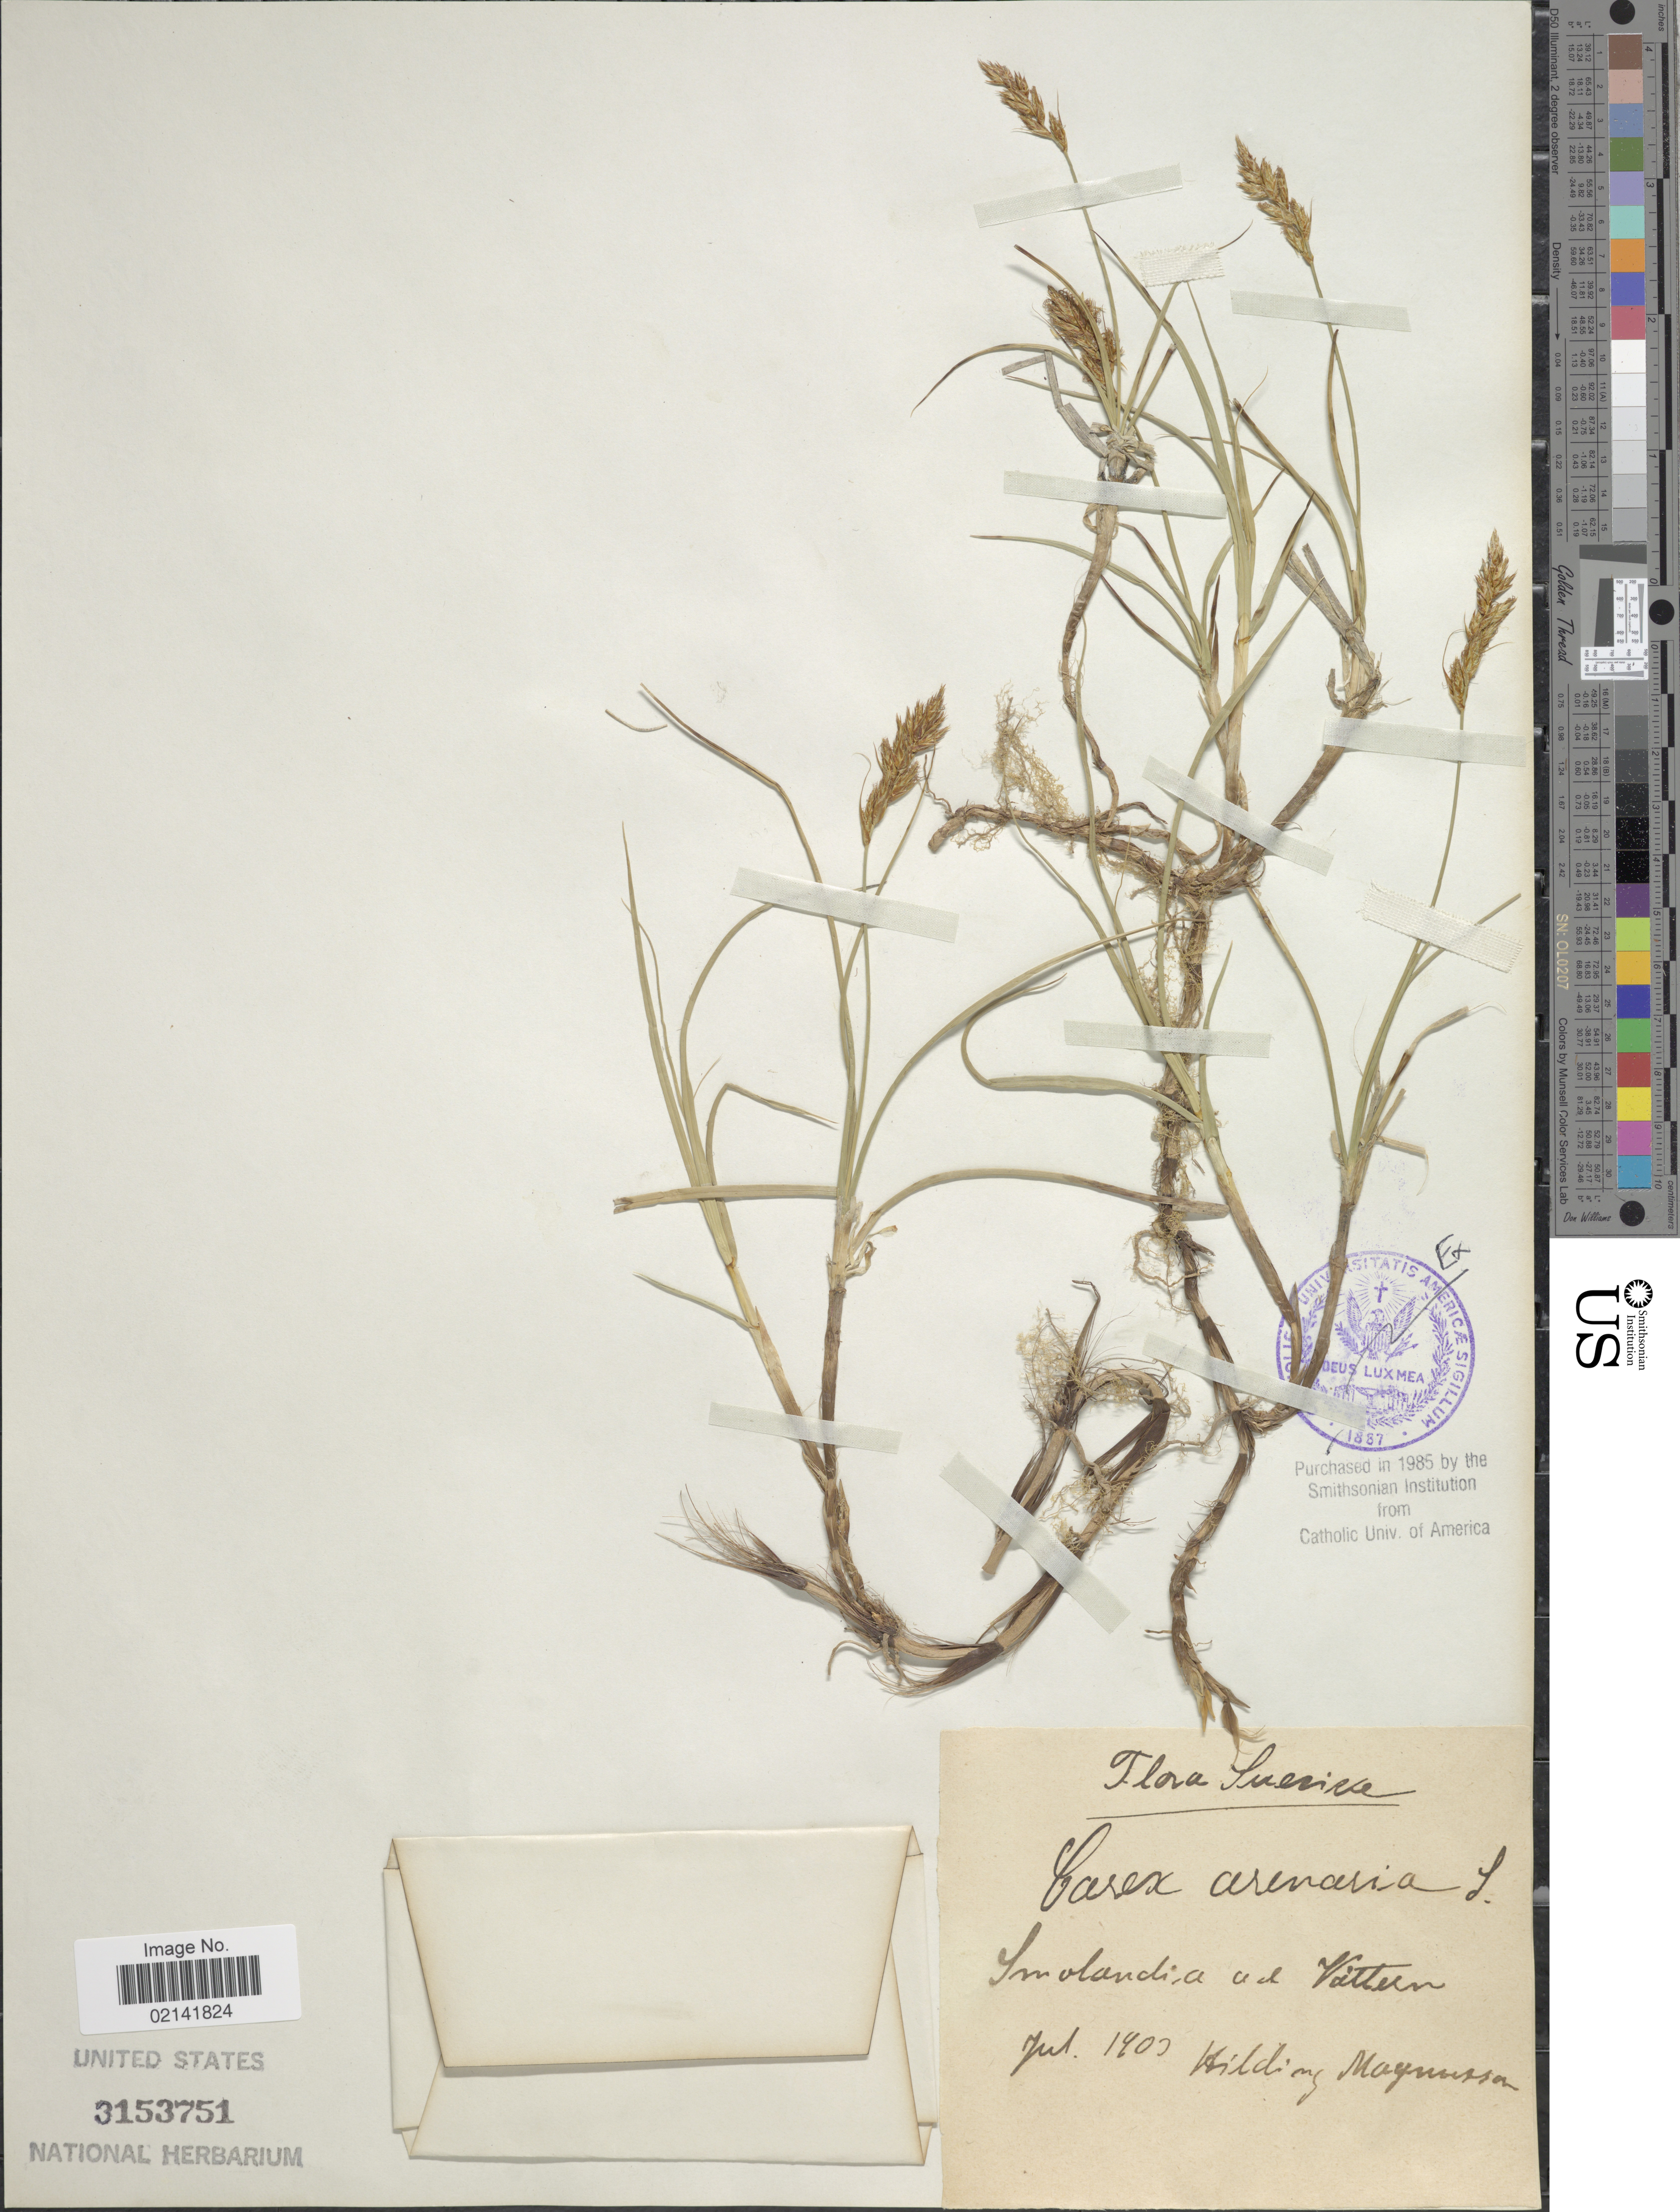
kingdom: Plantae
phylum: Tracheophyta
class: Liliopsida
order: Poales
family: Cyperaceae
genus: Carex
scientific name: Carex arenaria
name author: L.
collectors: H. Magnusson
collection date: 1903-07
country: Sweden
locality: Suecica. Smolandia ad Vättern.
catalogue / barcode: US 3153751